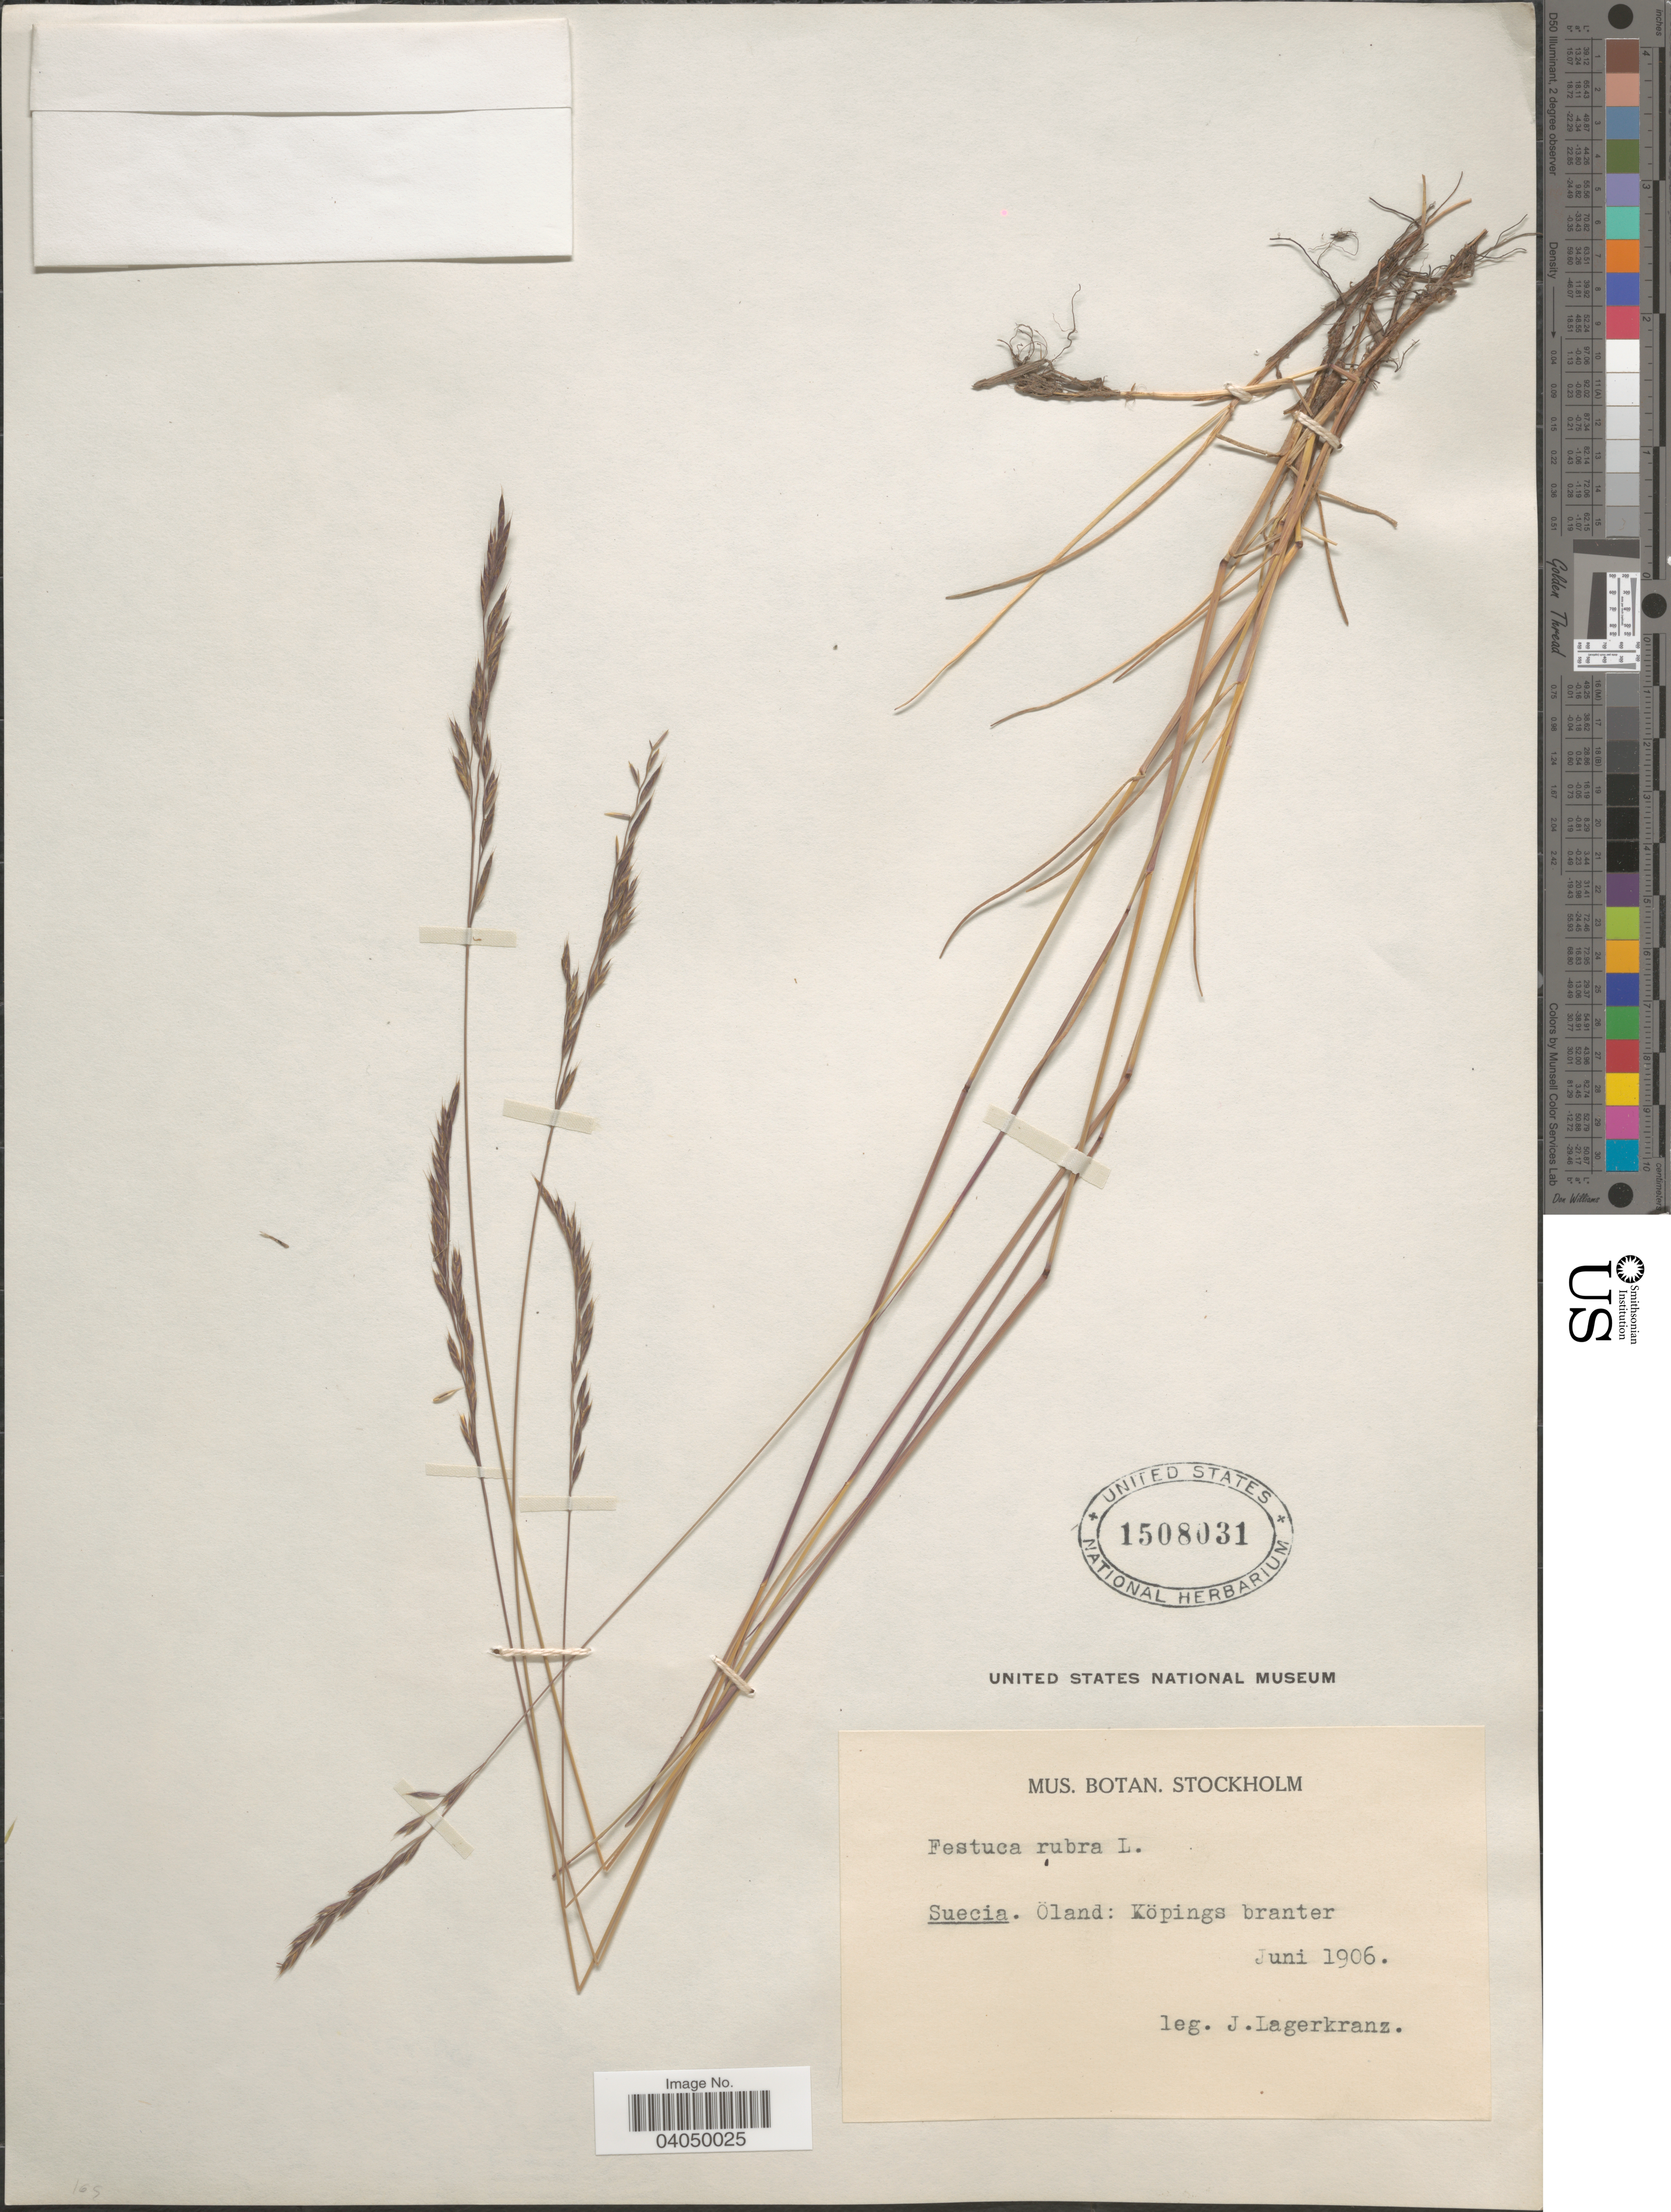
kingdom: Plantae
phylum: Tracheophyta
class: Liliopsida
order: Poales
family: Poaceae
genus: Festuca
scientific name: Festuca rubra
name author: L.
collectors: J. Lagerkranz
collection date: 1906-06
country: Sweden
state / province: Kalmar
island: Oland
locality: Suecia. Öland: Köpings branter.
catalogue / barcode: US 1508031